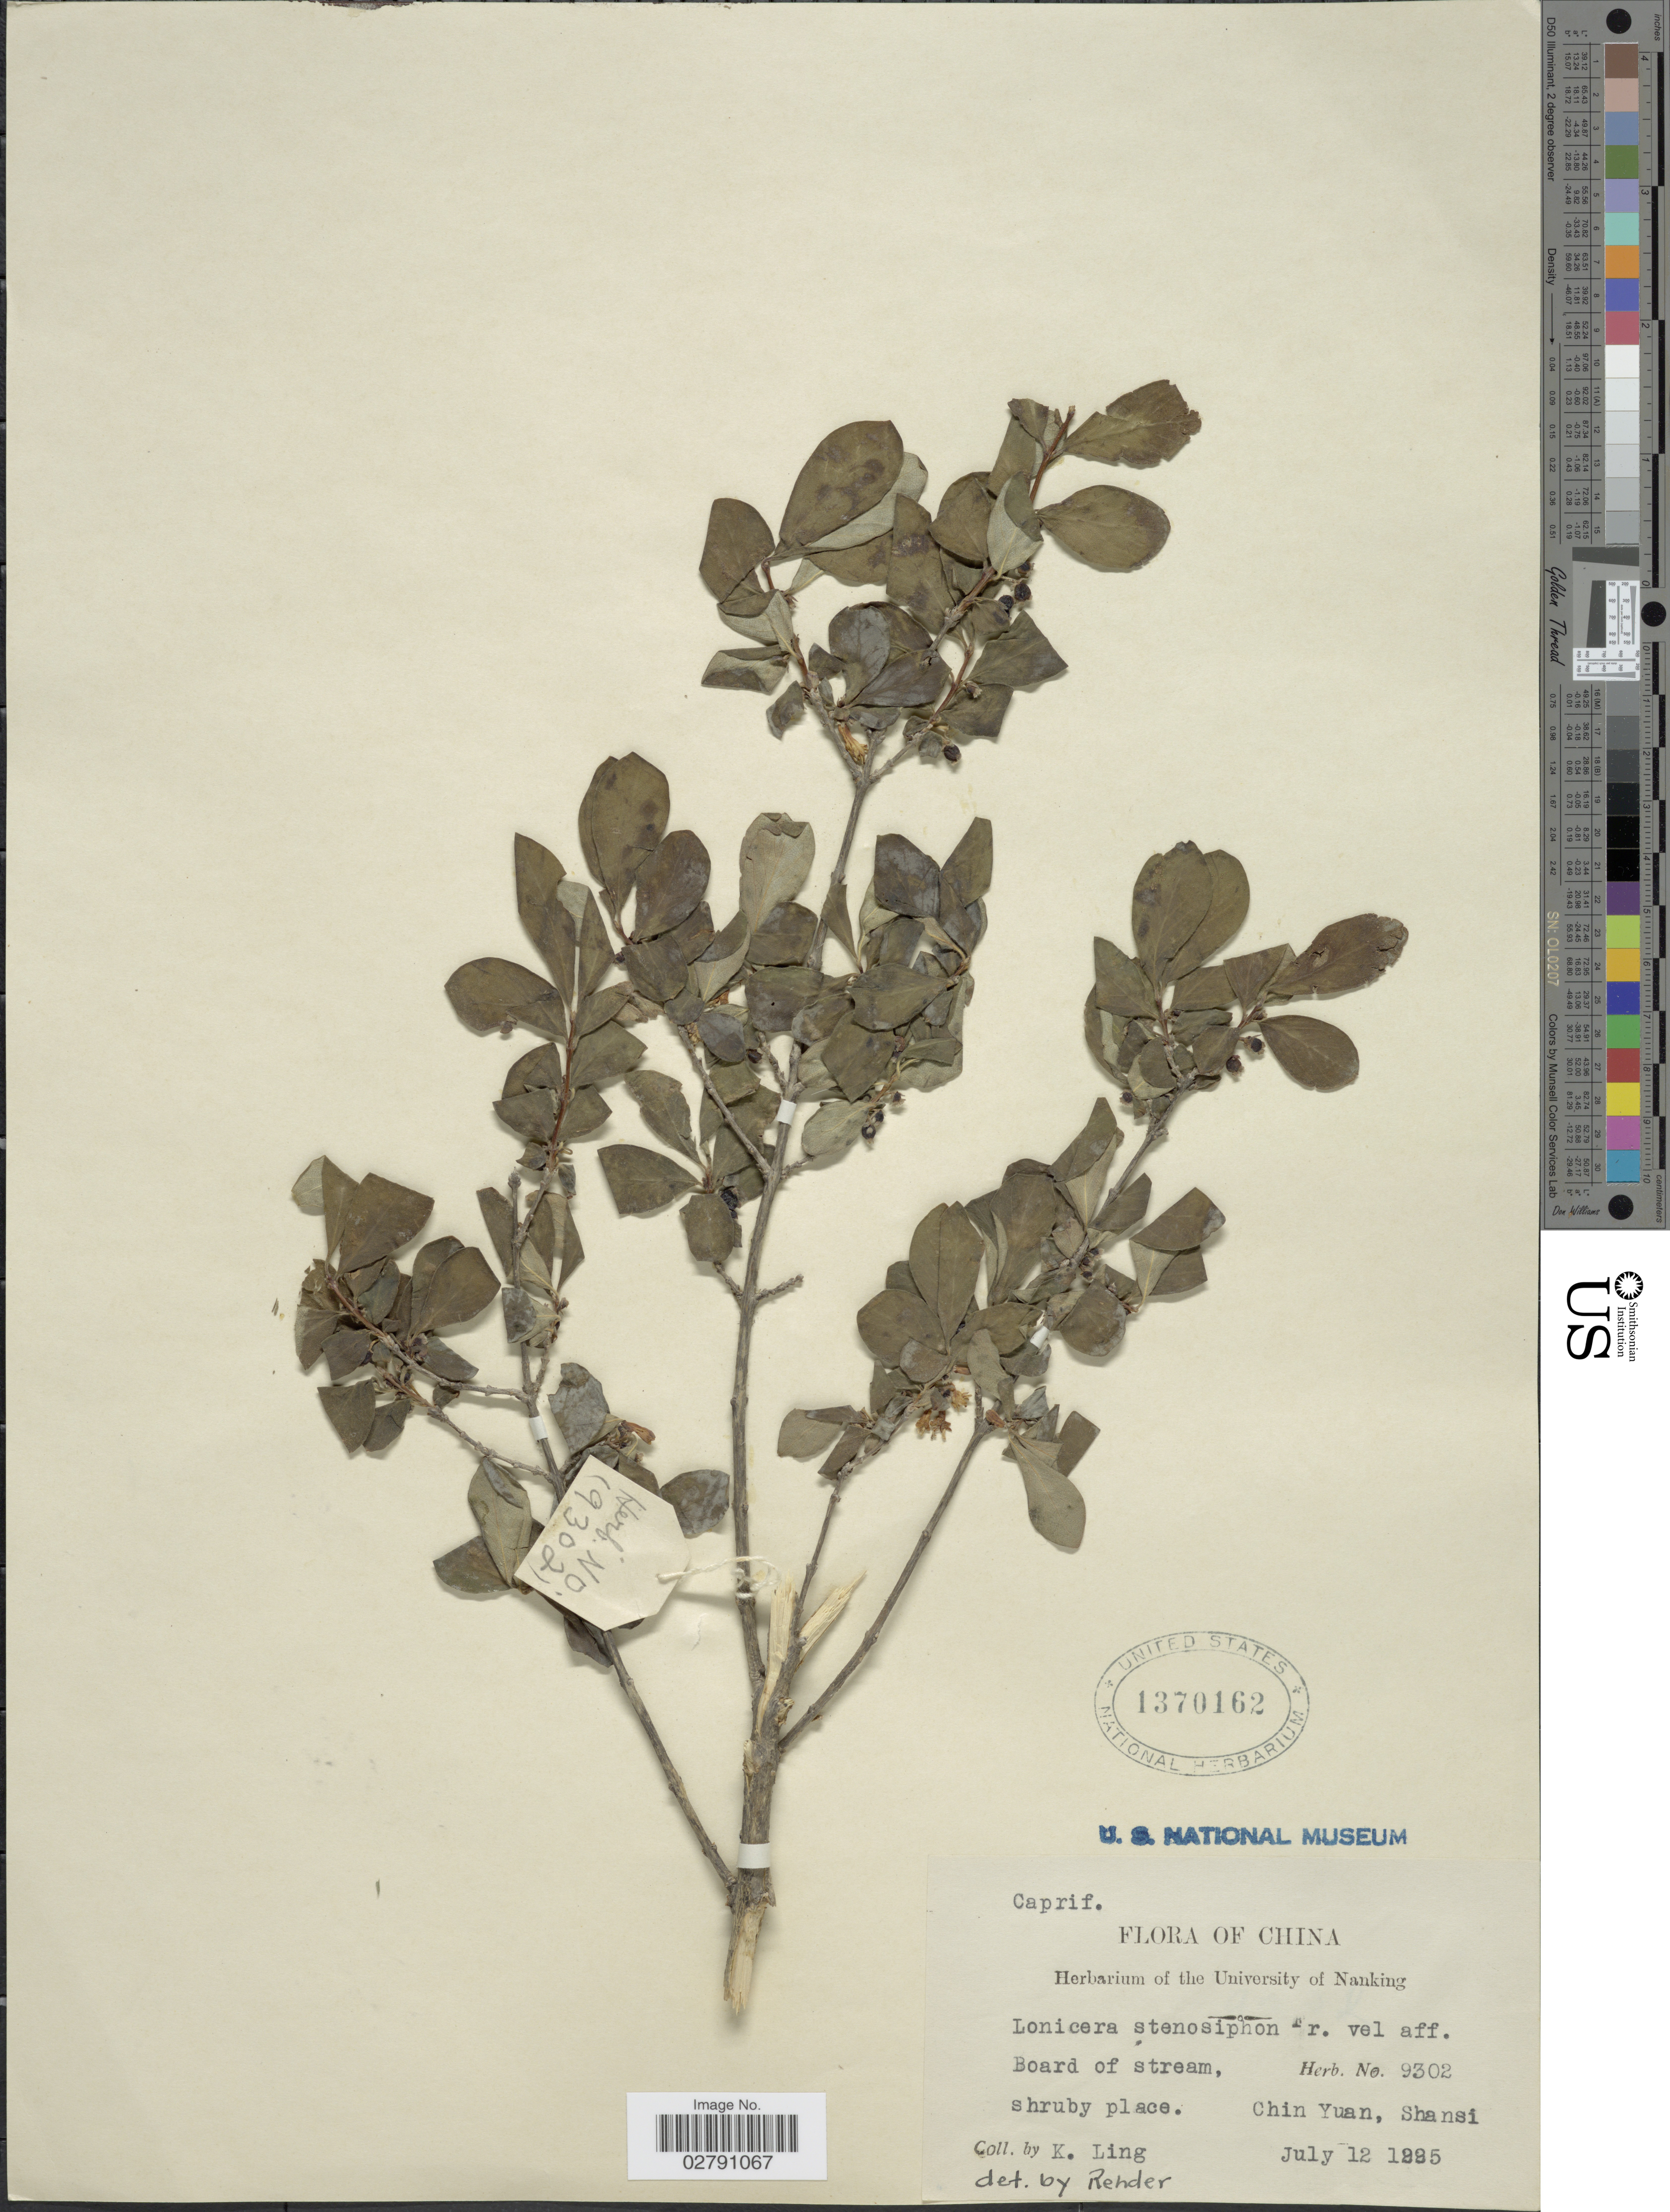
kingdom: Plantae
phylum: Tracheophyta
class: Magnoliopsida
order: Dipsacales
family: Caprifoliaceae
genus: Lonicera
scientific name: Lonicera stenosiphon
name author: Franch.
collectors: K. Ling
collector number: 9302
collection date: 1885-07-12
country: China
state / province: Shanxi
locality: Chin Yuan, Shansi.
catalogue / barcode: US 1370162